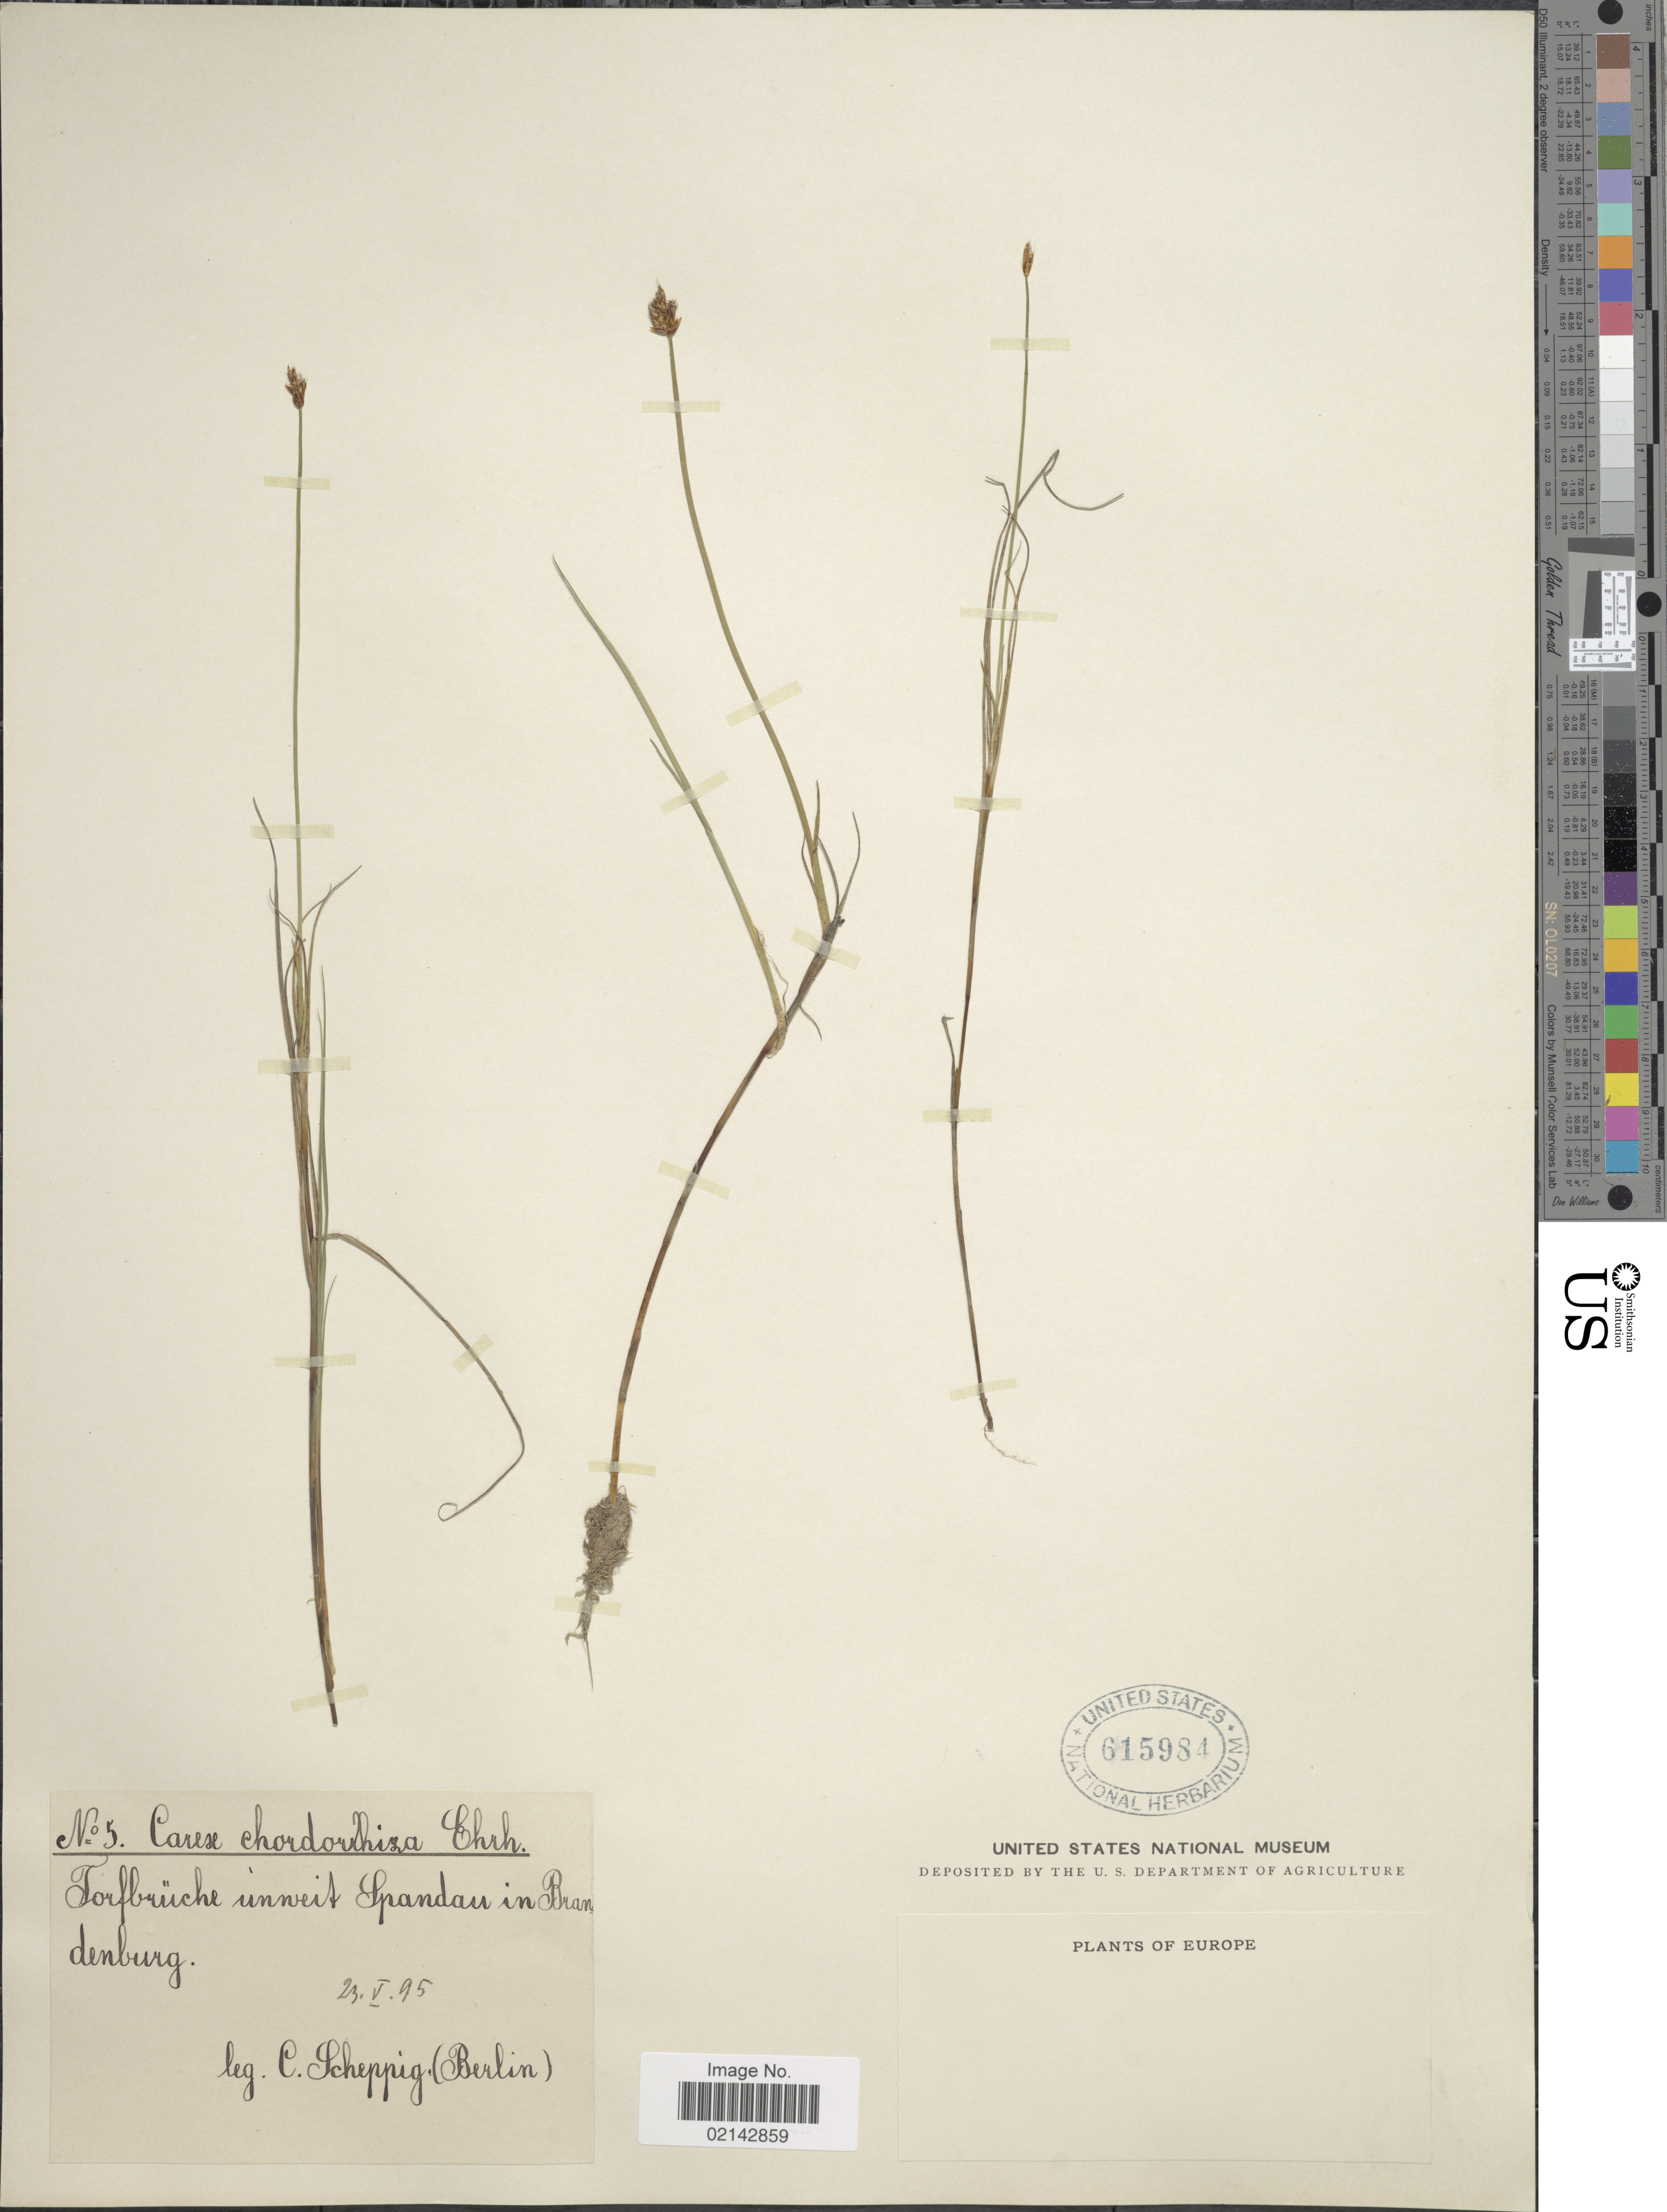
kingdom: Plantae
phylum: Tracheophyta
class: Liliopsida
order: Poales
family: Cyperaceae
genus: Carex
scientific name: Carex chordorrhiza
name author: L. f.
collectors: C. Scheppig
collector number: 5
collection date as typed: Transcribed d/m/y: 23/5/95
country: Germany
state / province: Brandenburg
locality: Torfbluche unweit Spandan in Brandenburg.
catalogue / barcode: US 615984